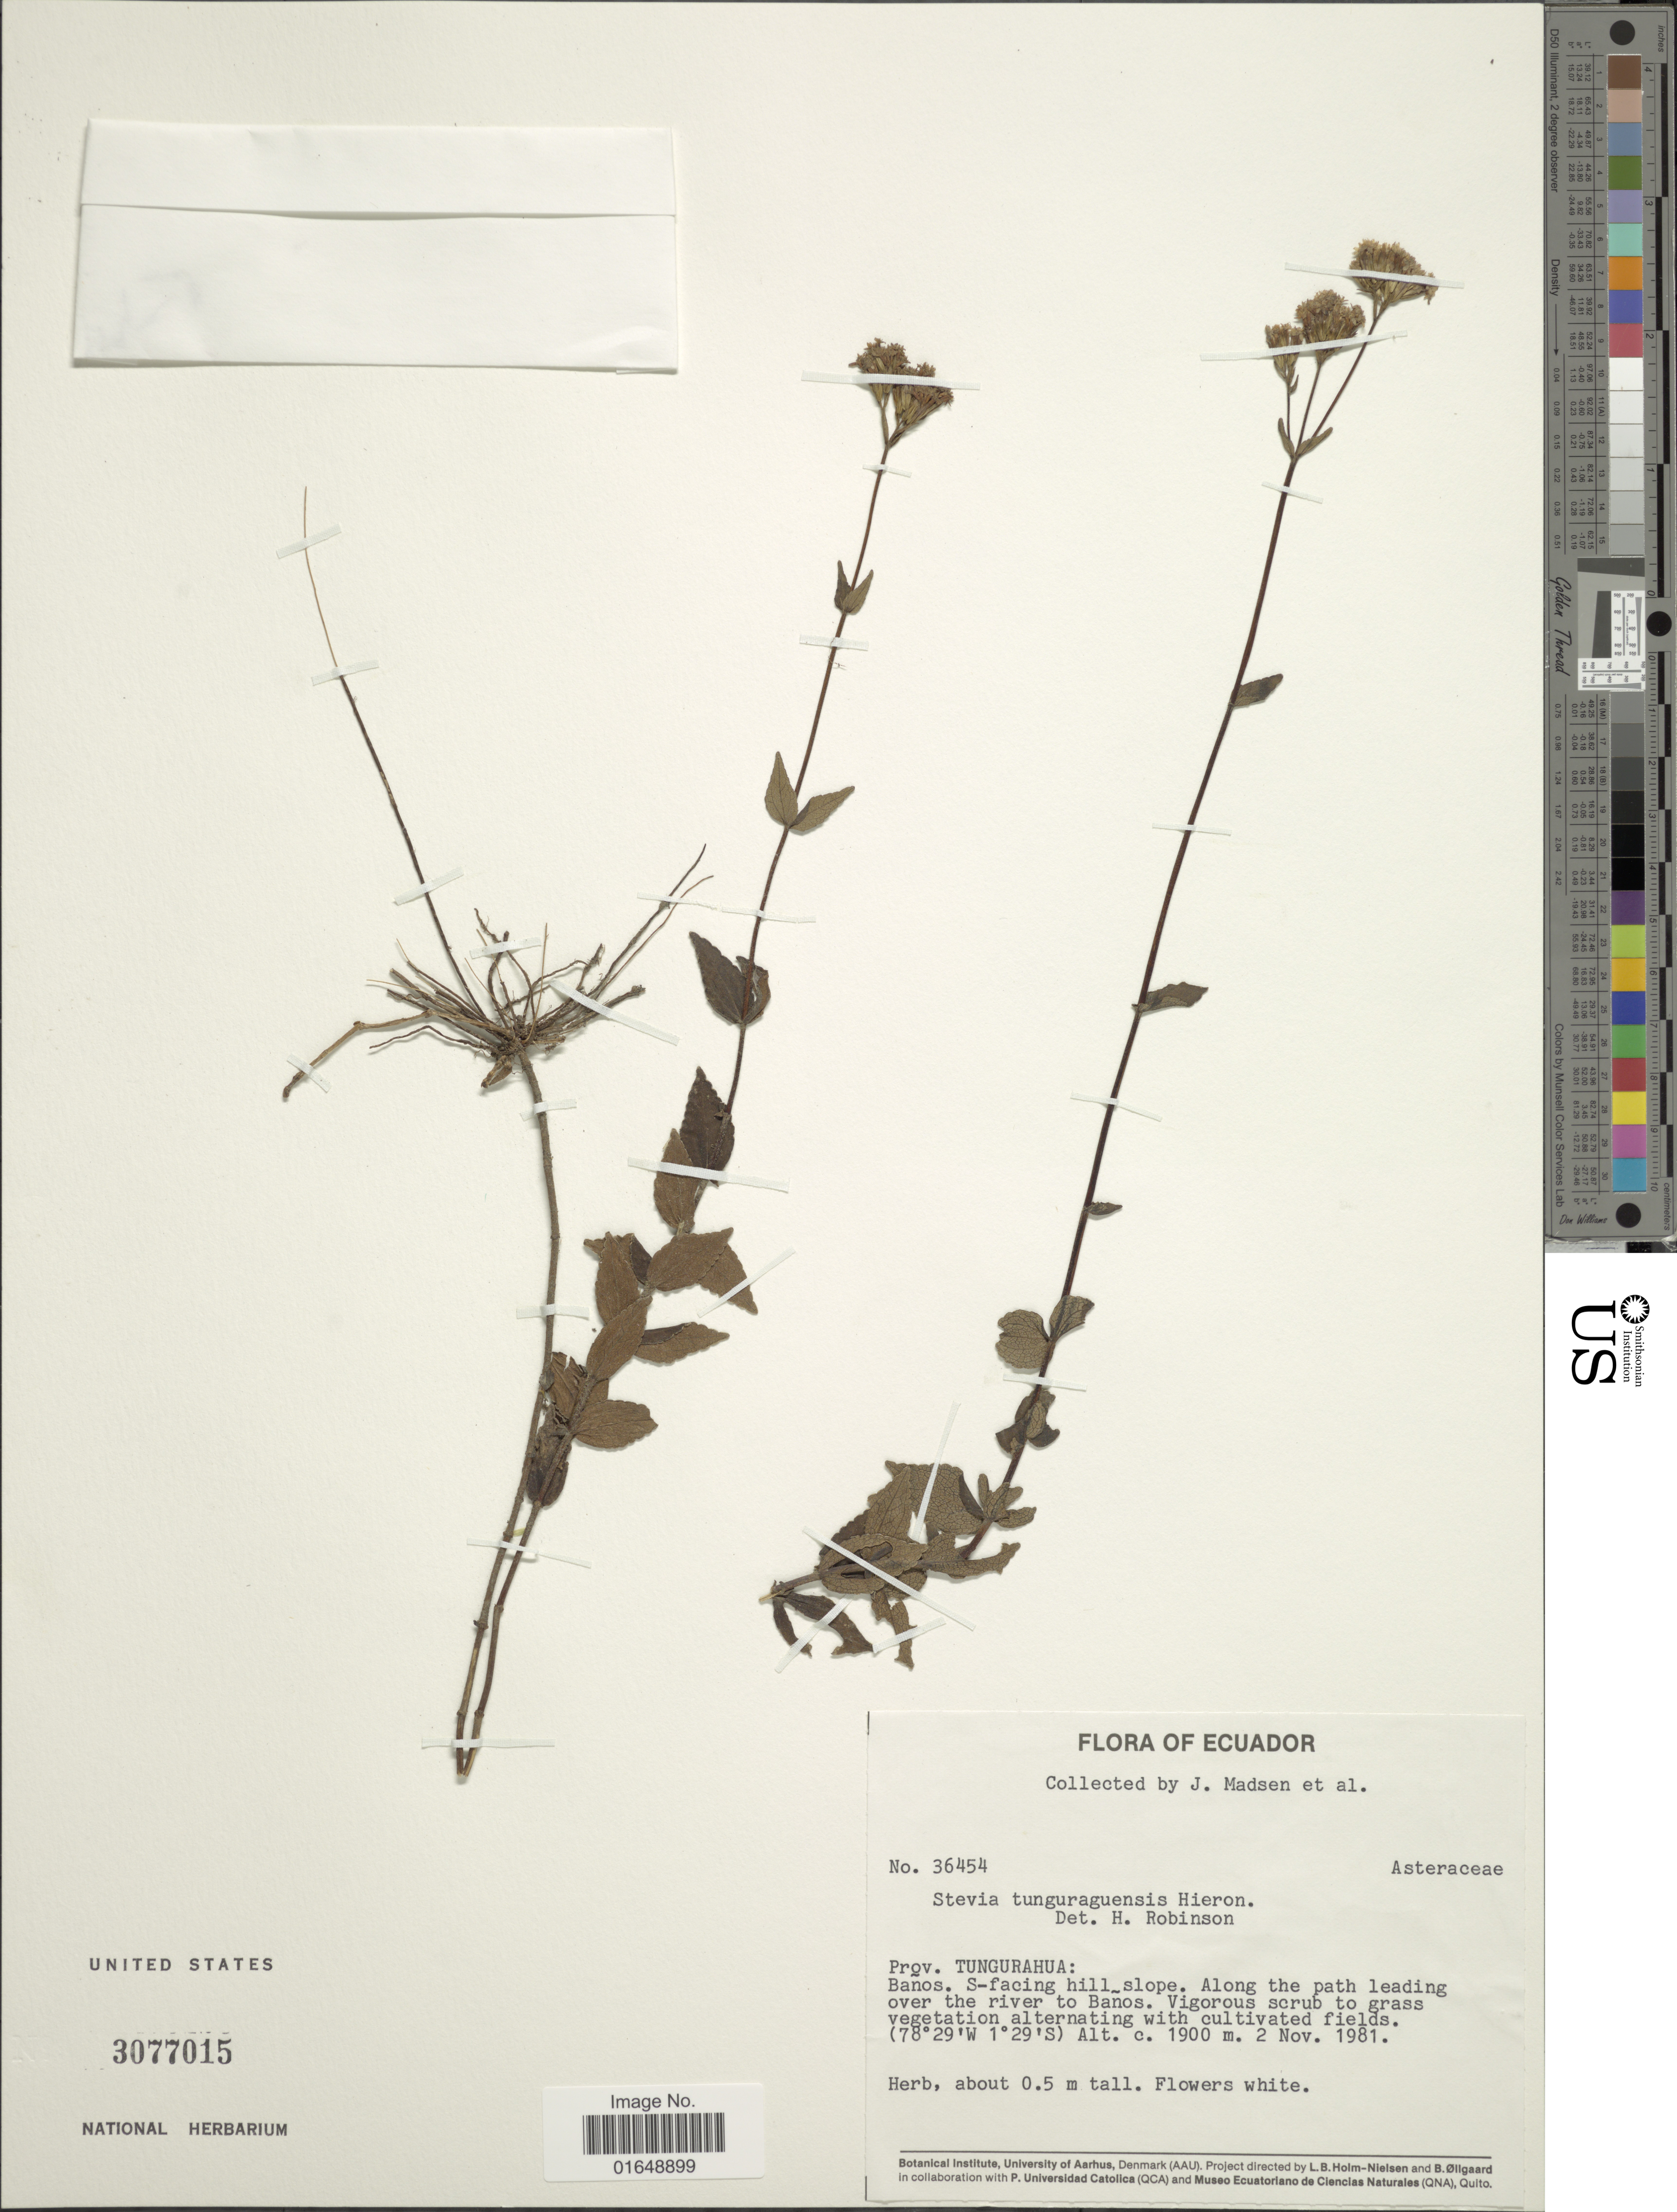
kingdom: Plantae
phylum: Tracheophyta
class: Magnoliopsida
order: Asterales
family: Asteraceae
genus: Stevia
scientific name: Stevia tunguraguensis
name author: Hieron.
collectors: J. Madsen & et al.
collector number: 36454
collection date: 1981-11-02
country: Ecuador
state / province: Tungurahua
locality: Prov. Tungurahua: Banos. S-facing hill-slope. Along the path leading over the river to Banos.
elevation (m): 1900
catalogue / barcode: US 3077015